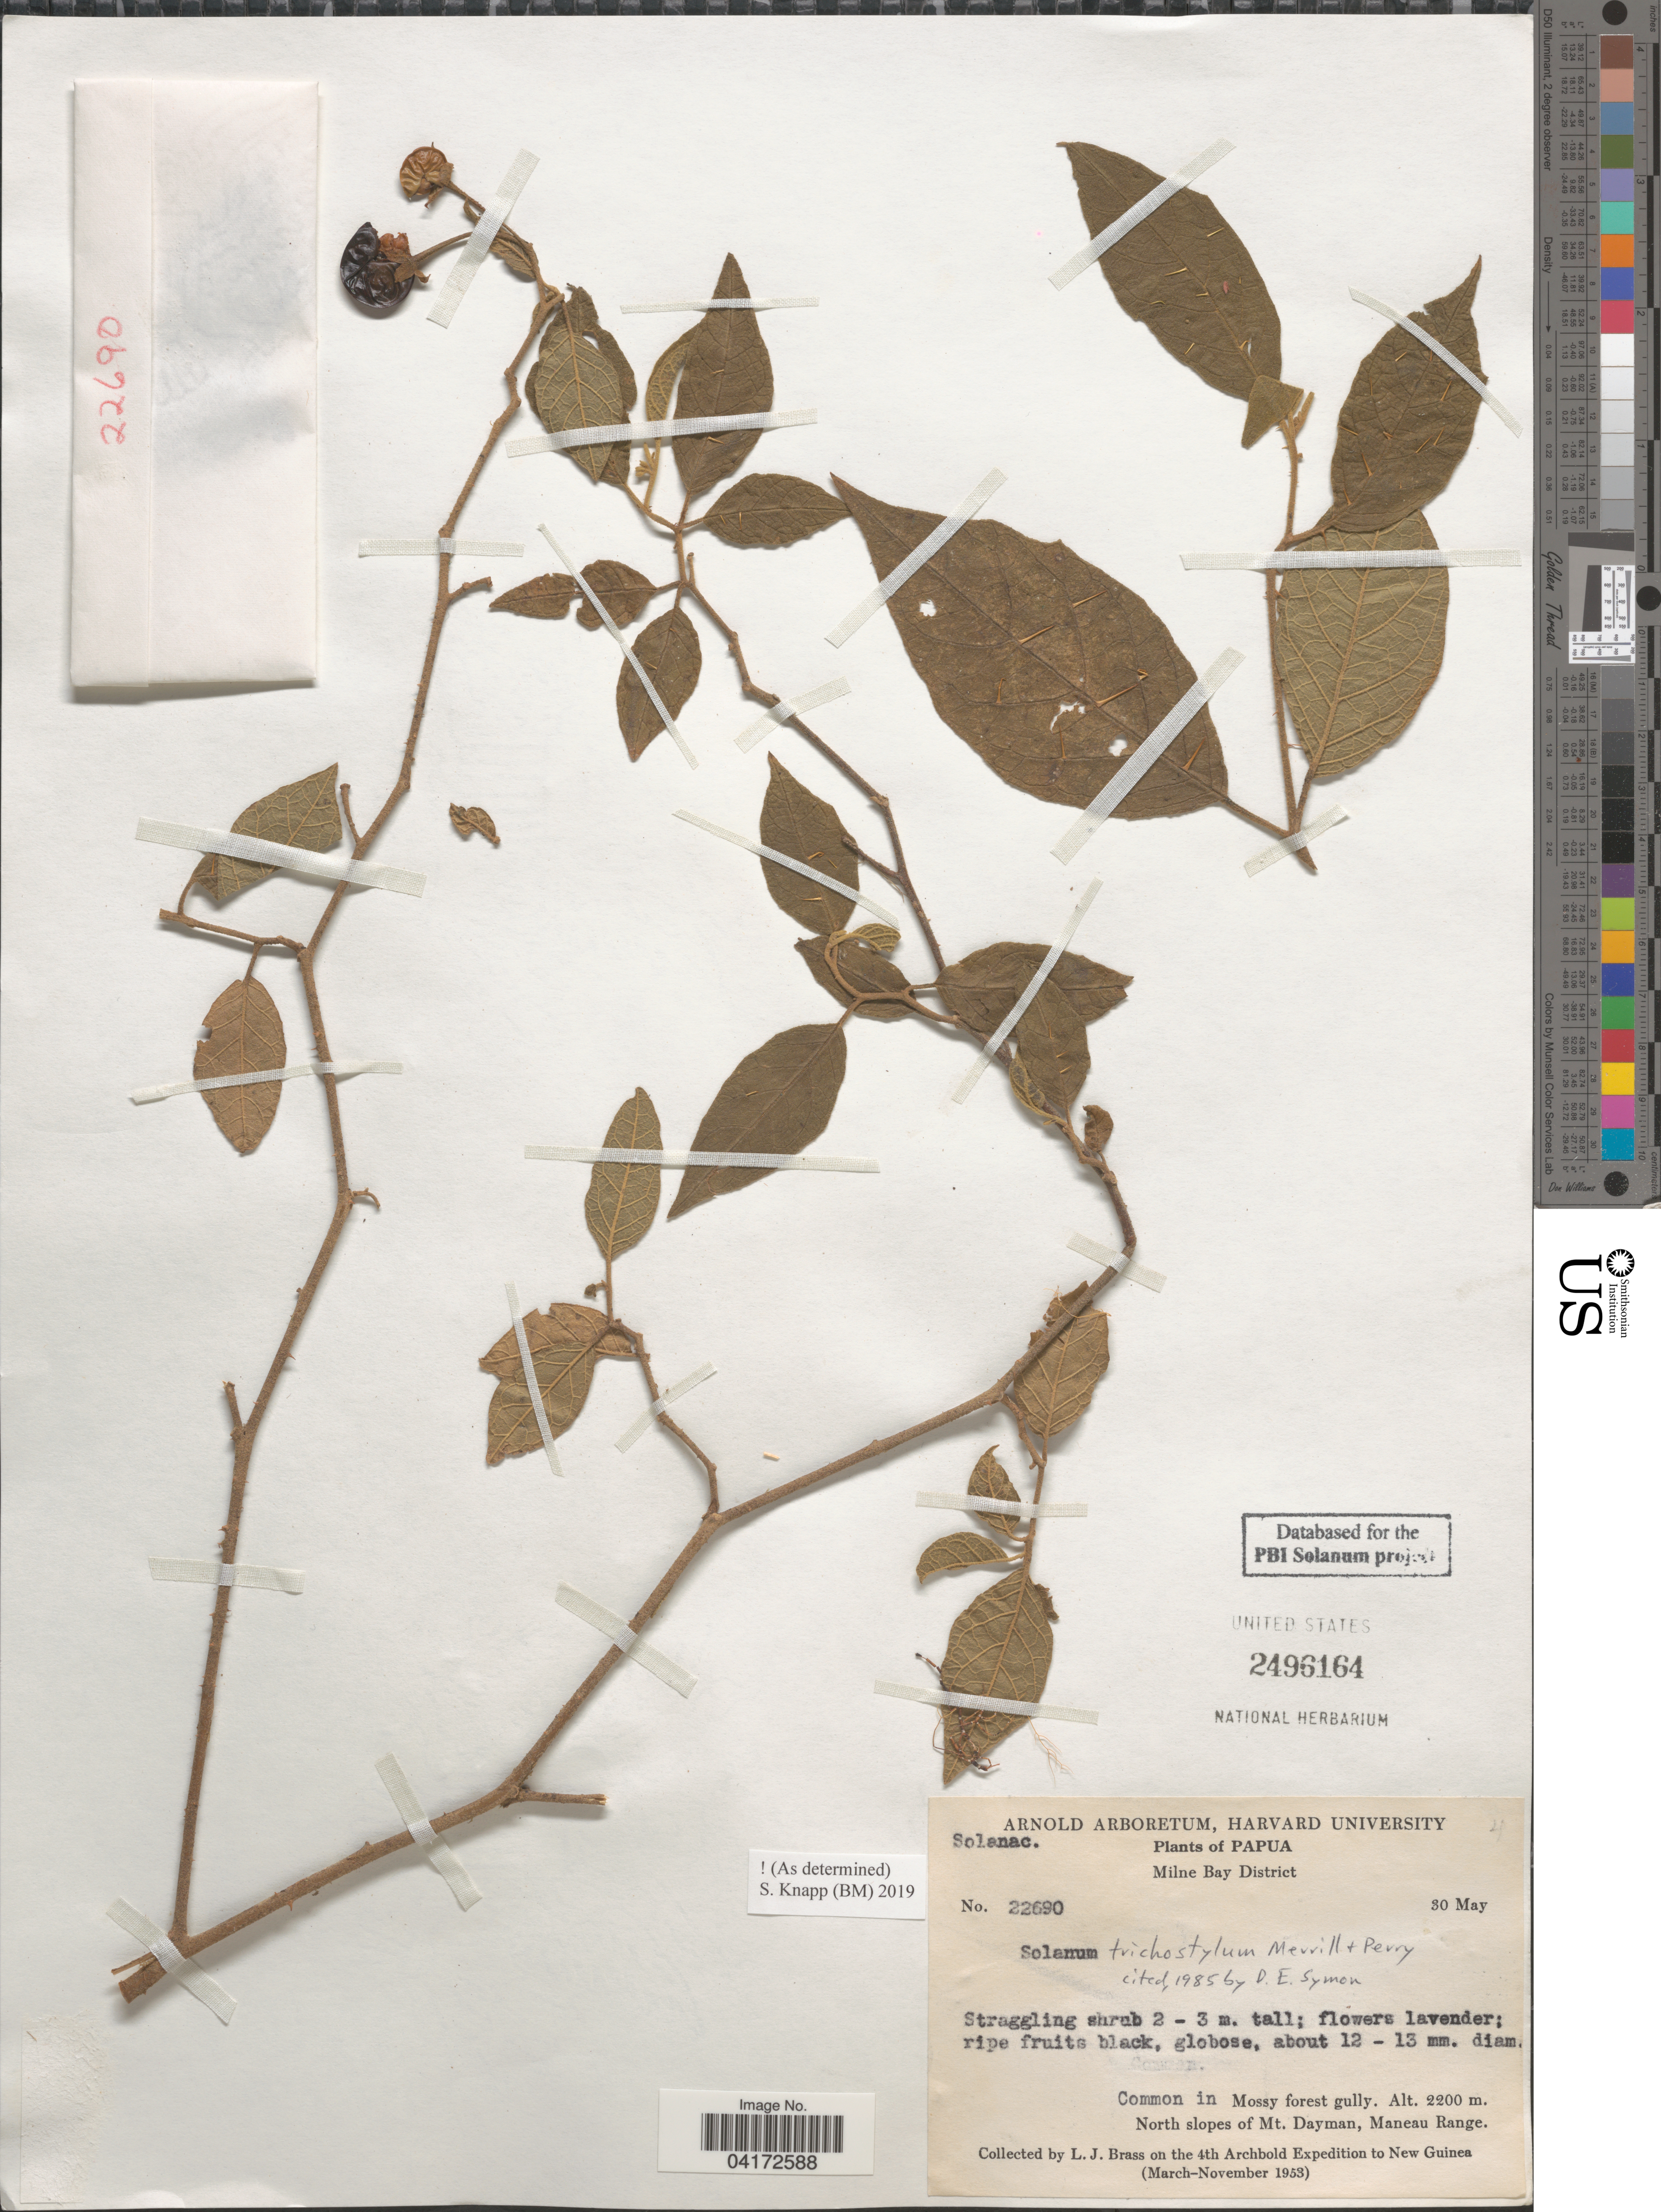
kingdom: Plantae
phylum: Tracheophyta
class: Magnoliopsida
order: Solanales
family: Solanaceae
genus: Solanum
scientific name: Solanum trichostylum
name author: Merr. & L.M. Perry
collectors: L. J. Brass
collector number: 22690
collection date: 1953-05-30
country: Papua New Guinea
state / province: Milne Bay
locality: Papua. Milne Bay District. North slopes of Mt. Dayman, Maneau Range. 4th Archbold Expedition to New Guinea (March-November 1953).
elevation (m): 2200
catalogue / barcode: US 2496164